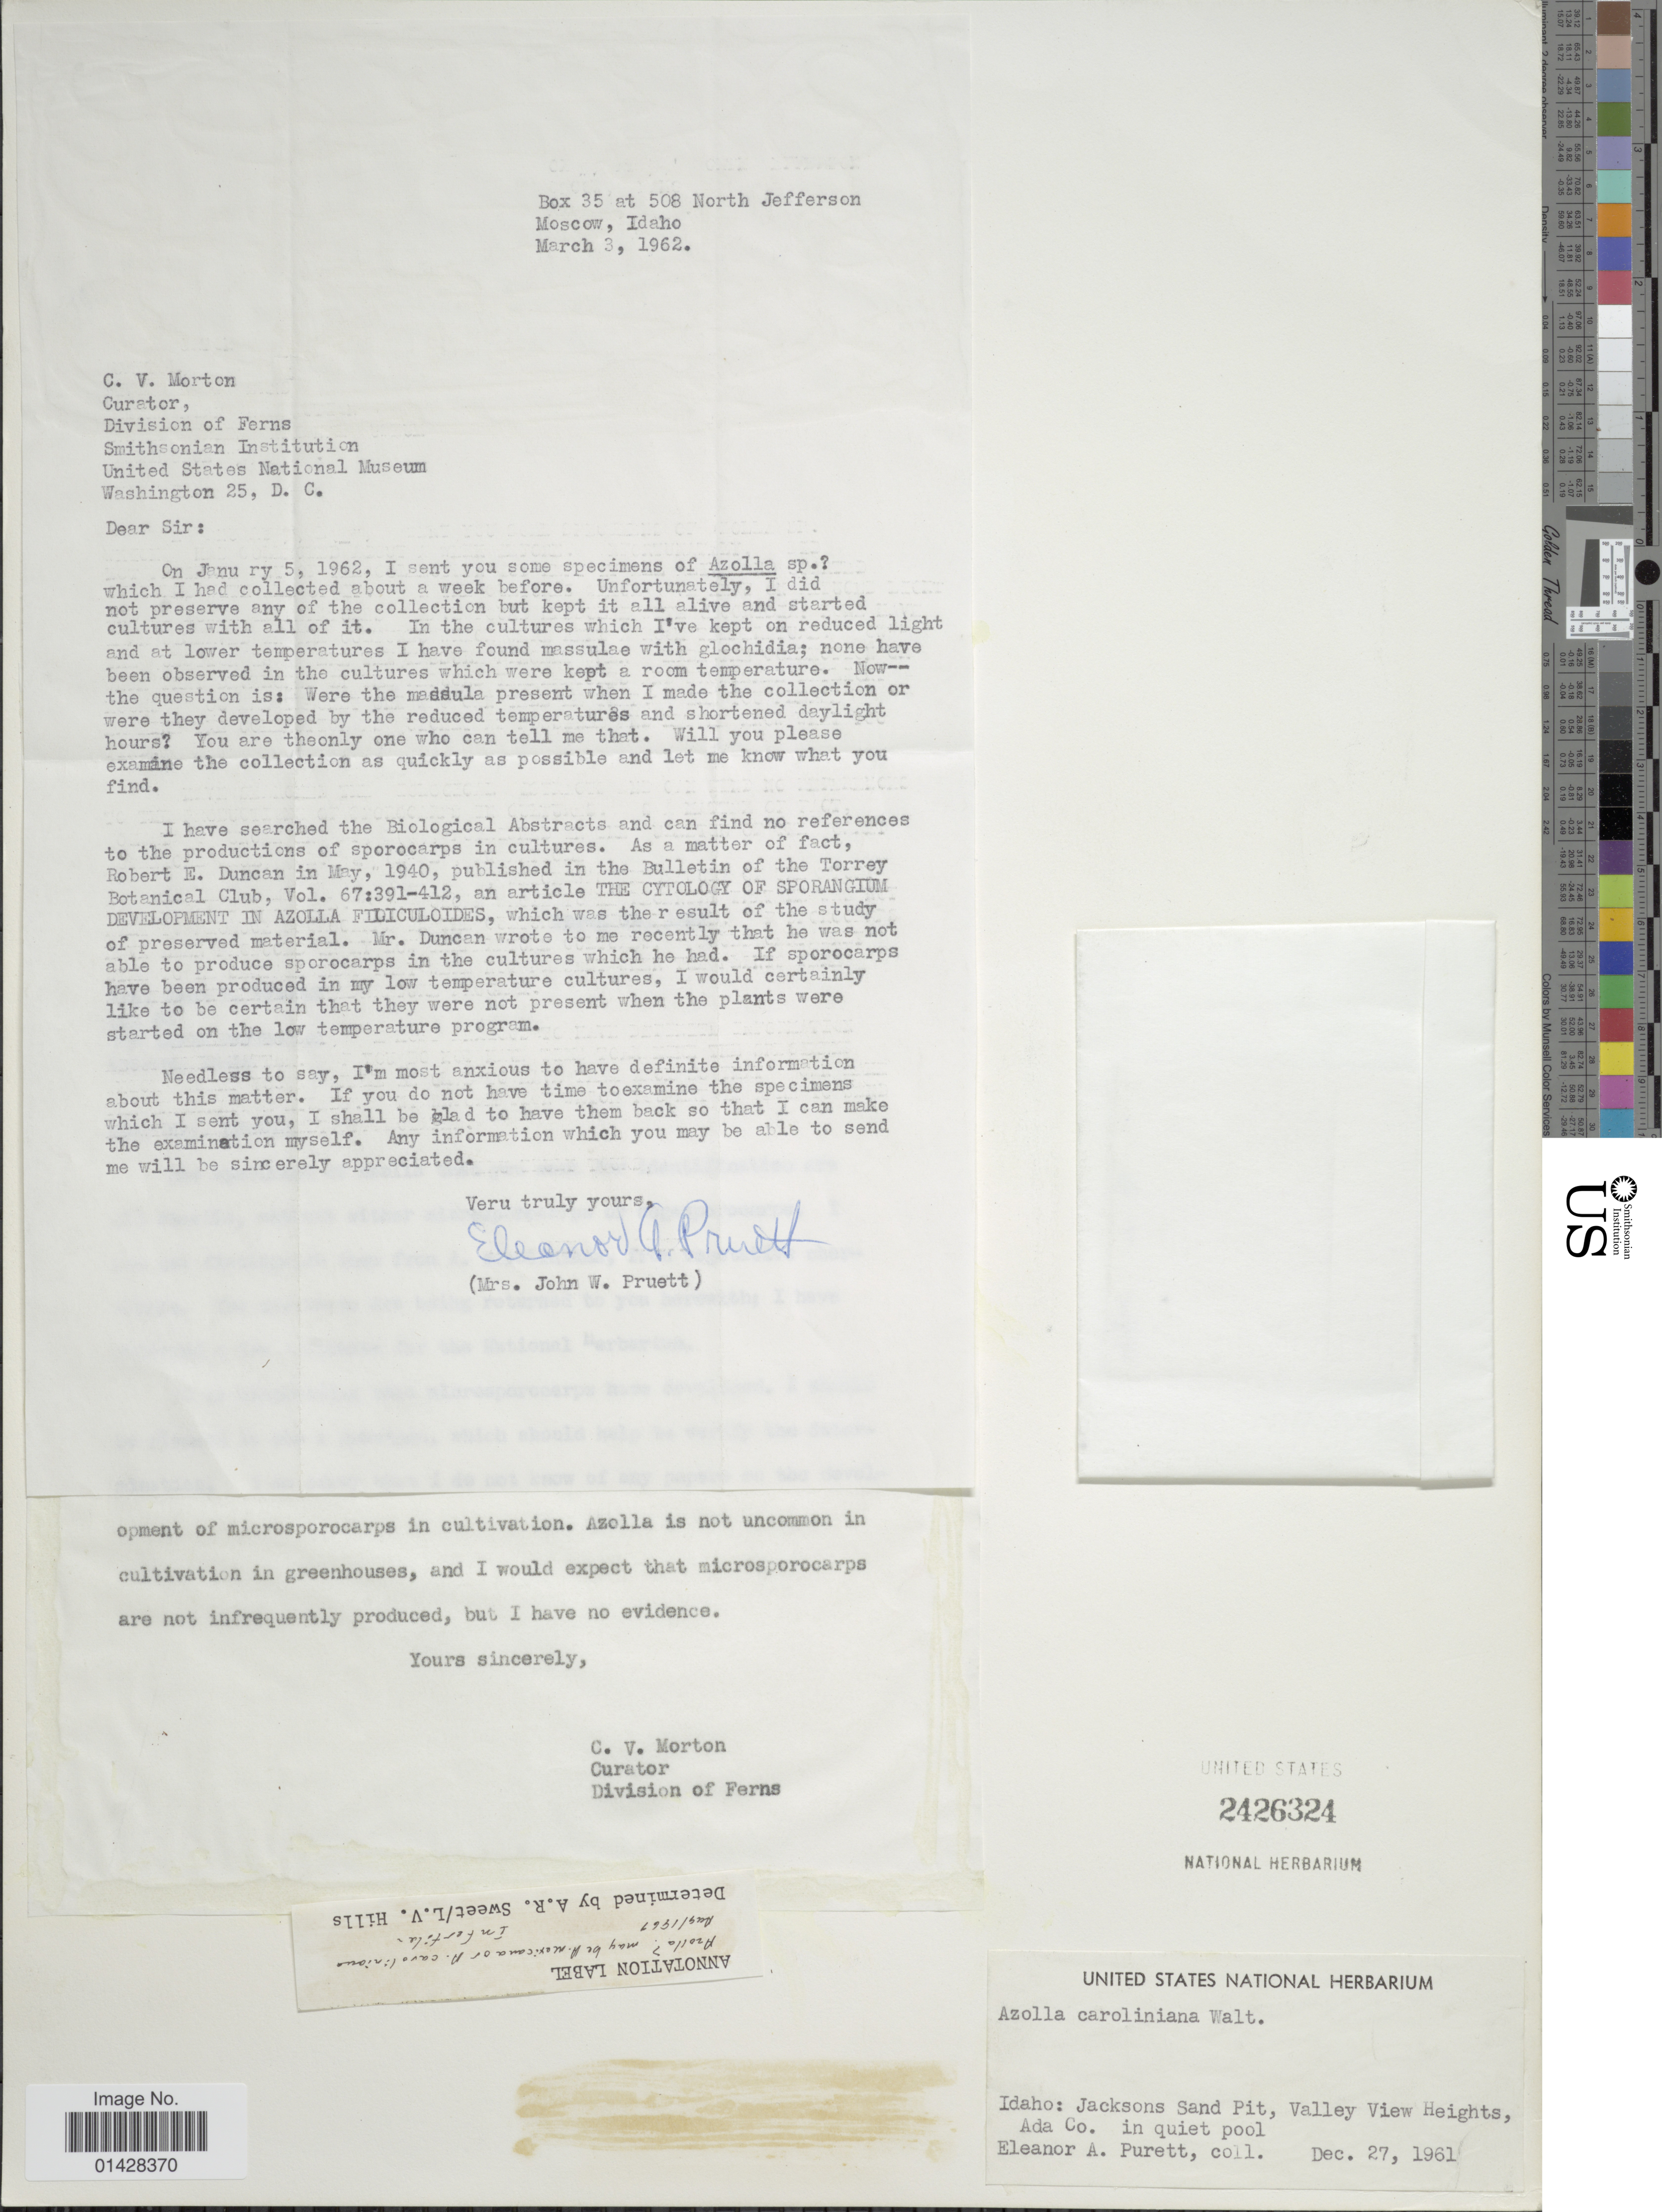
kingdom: Plantae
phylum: Tracheophyta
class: Polypodiopsida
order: Salviniales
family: Salviniaceae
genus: Azolla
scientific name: Azolla caroliniana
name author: Willd.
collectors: E. Purer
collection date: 1961-12-27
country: United States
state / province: Idaho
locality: Jacksons Sand Pit, Valley View Heights, Ada Co. in quiet pool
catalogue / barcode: US 2426324